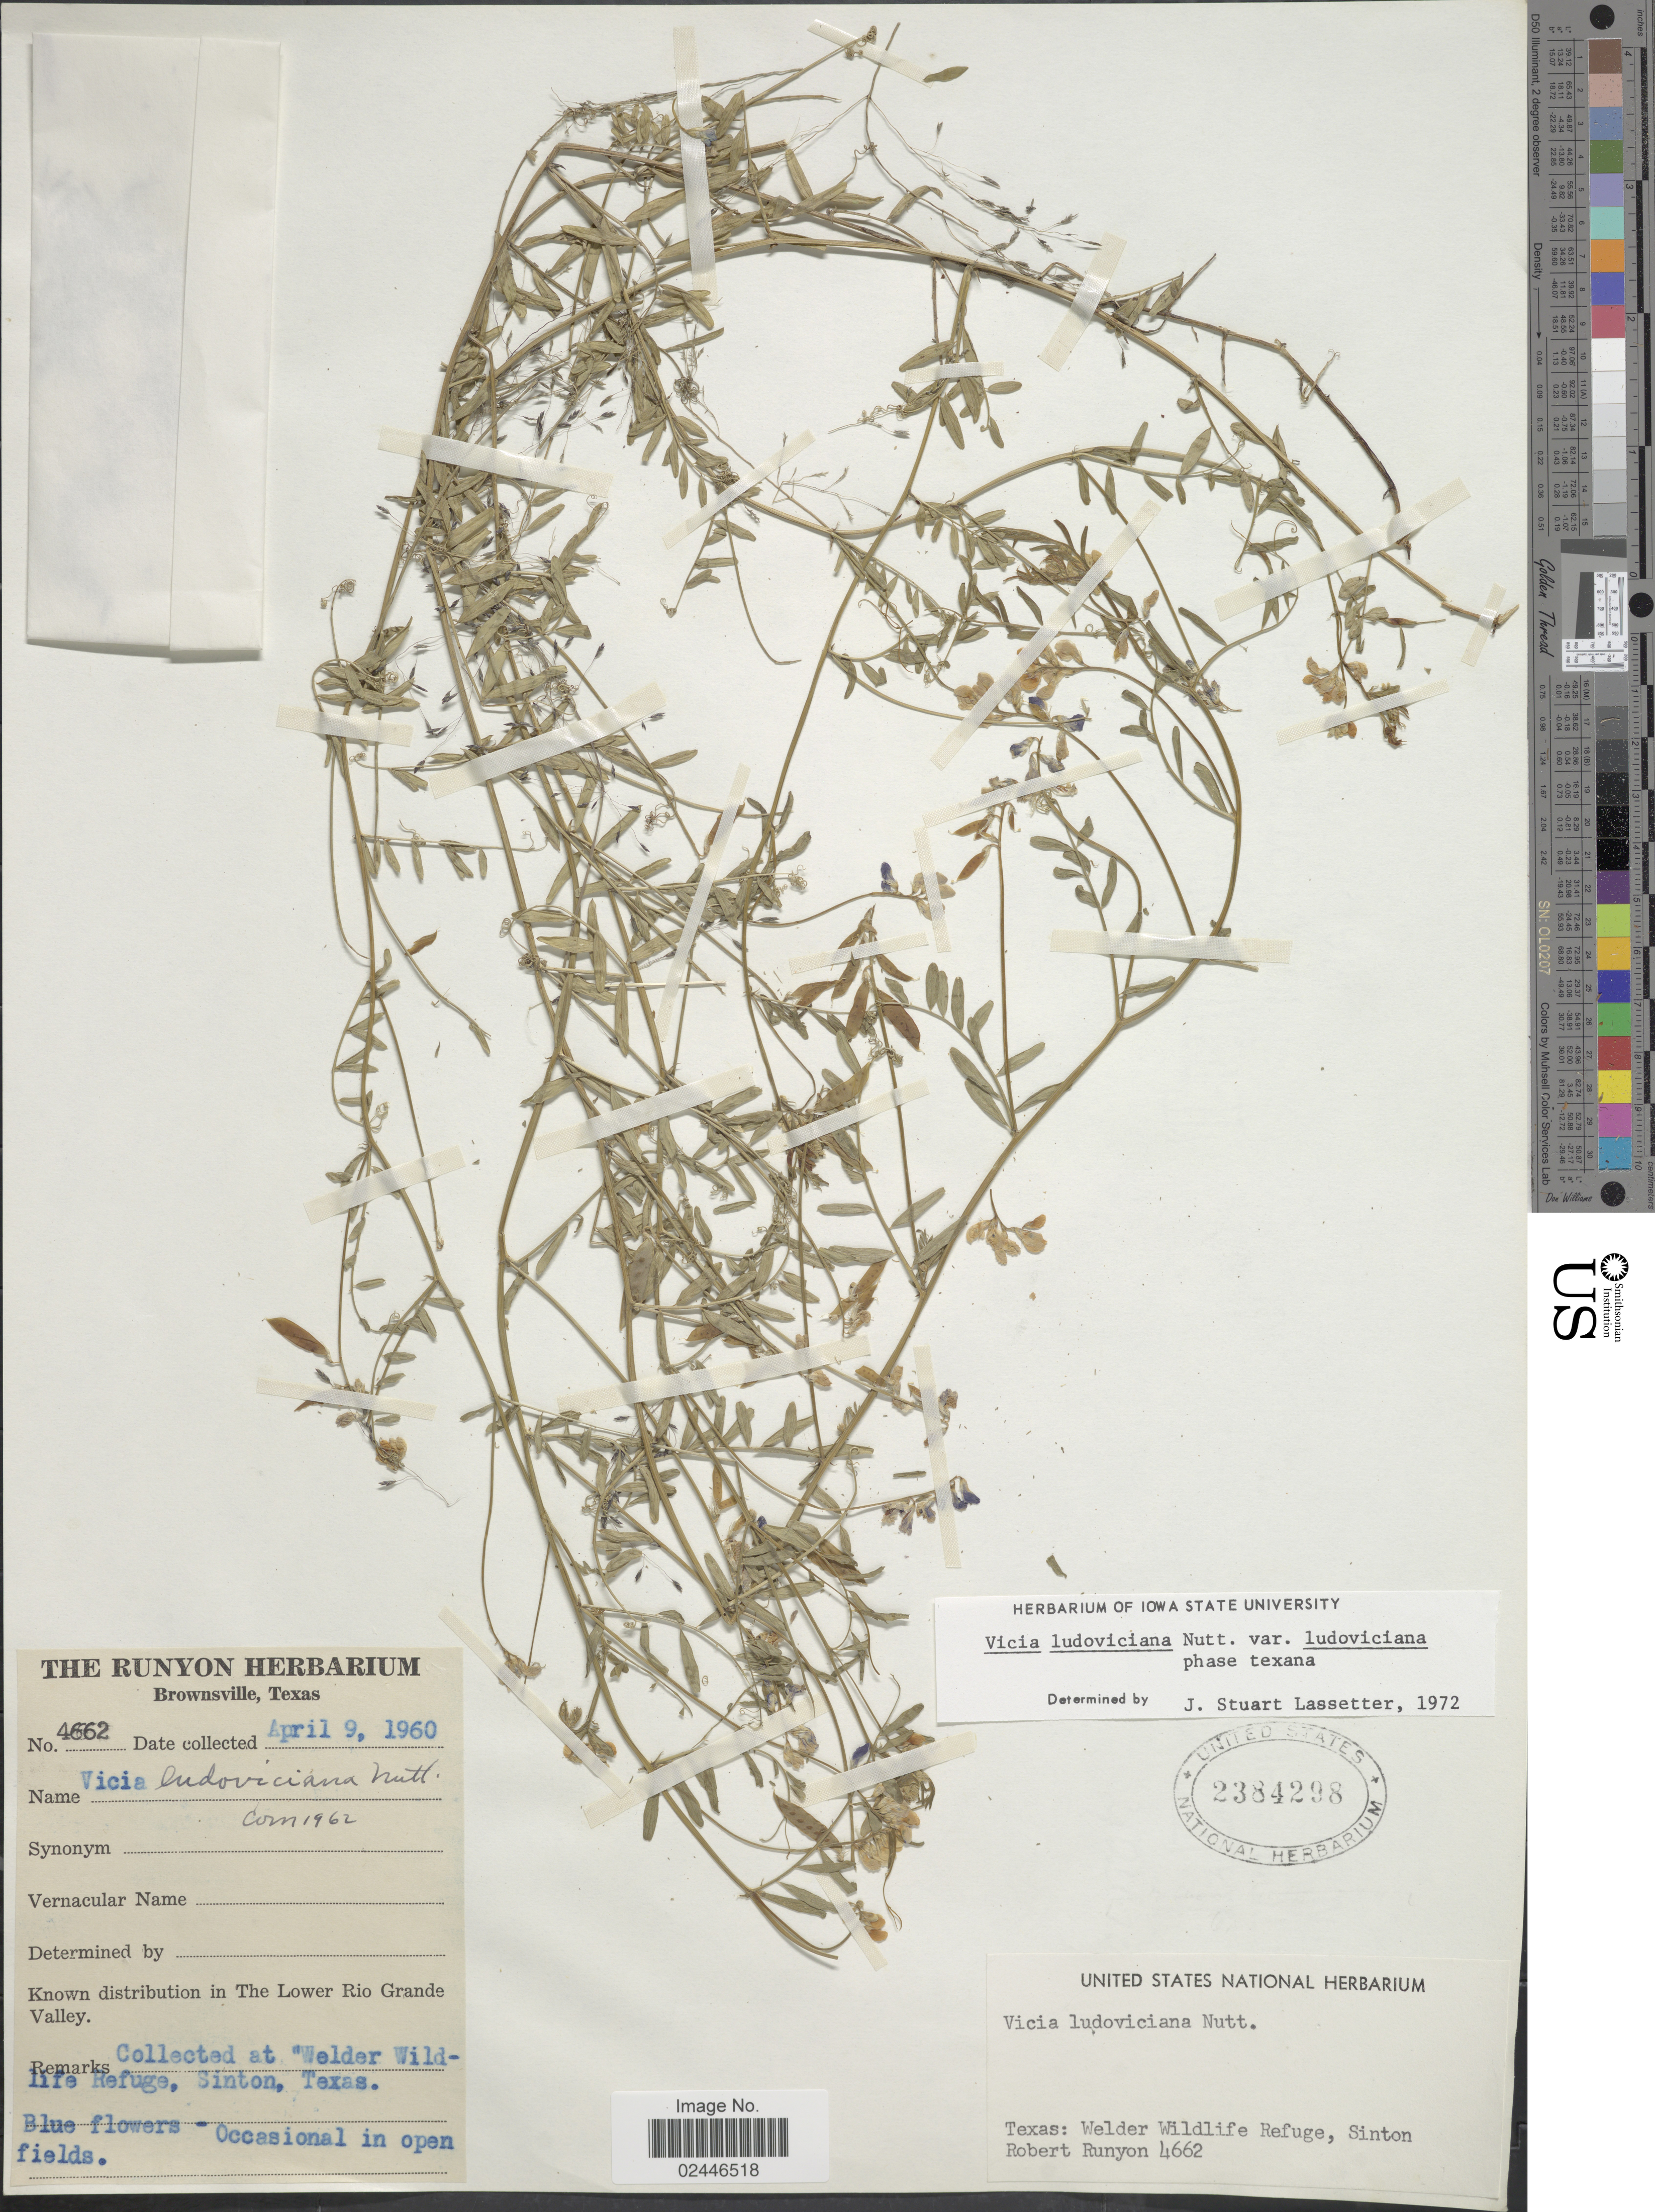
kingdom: Plantae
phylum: Tracheophyta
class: Magnoliopsida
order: Fabales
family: Fabaceae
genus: Vicia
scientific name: Vicia ludoviciana var. ludoviciana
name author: Nutt. ex Torr. & A. Gray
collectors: R. Runyon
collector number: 4662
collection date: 1960-04-09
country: United States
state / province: Texas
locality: Welder Wildlife Refuge, Sinton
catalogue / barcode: US 2384298